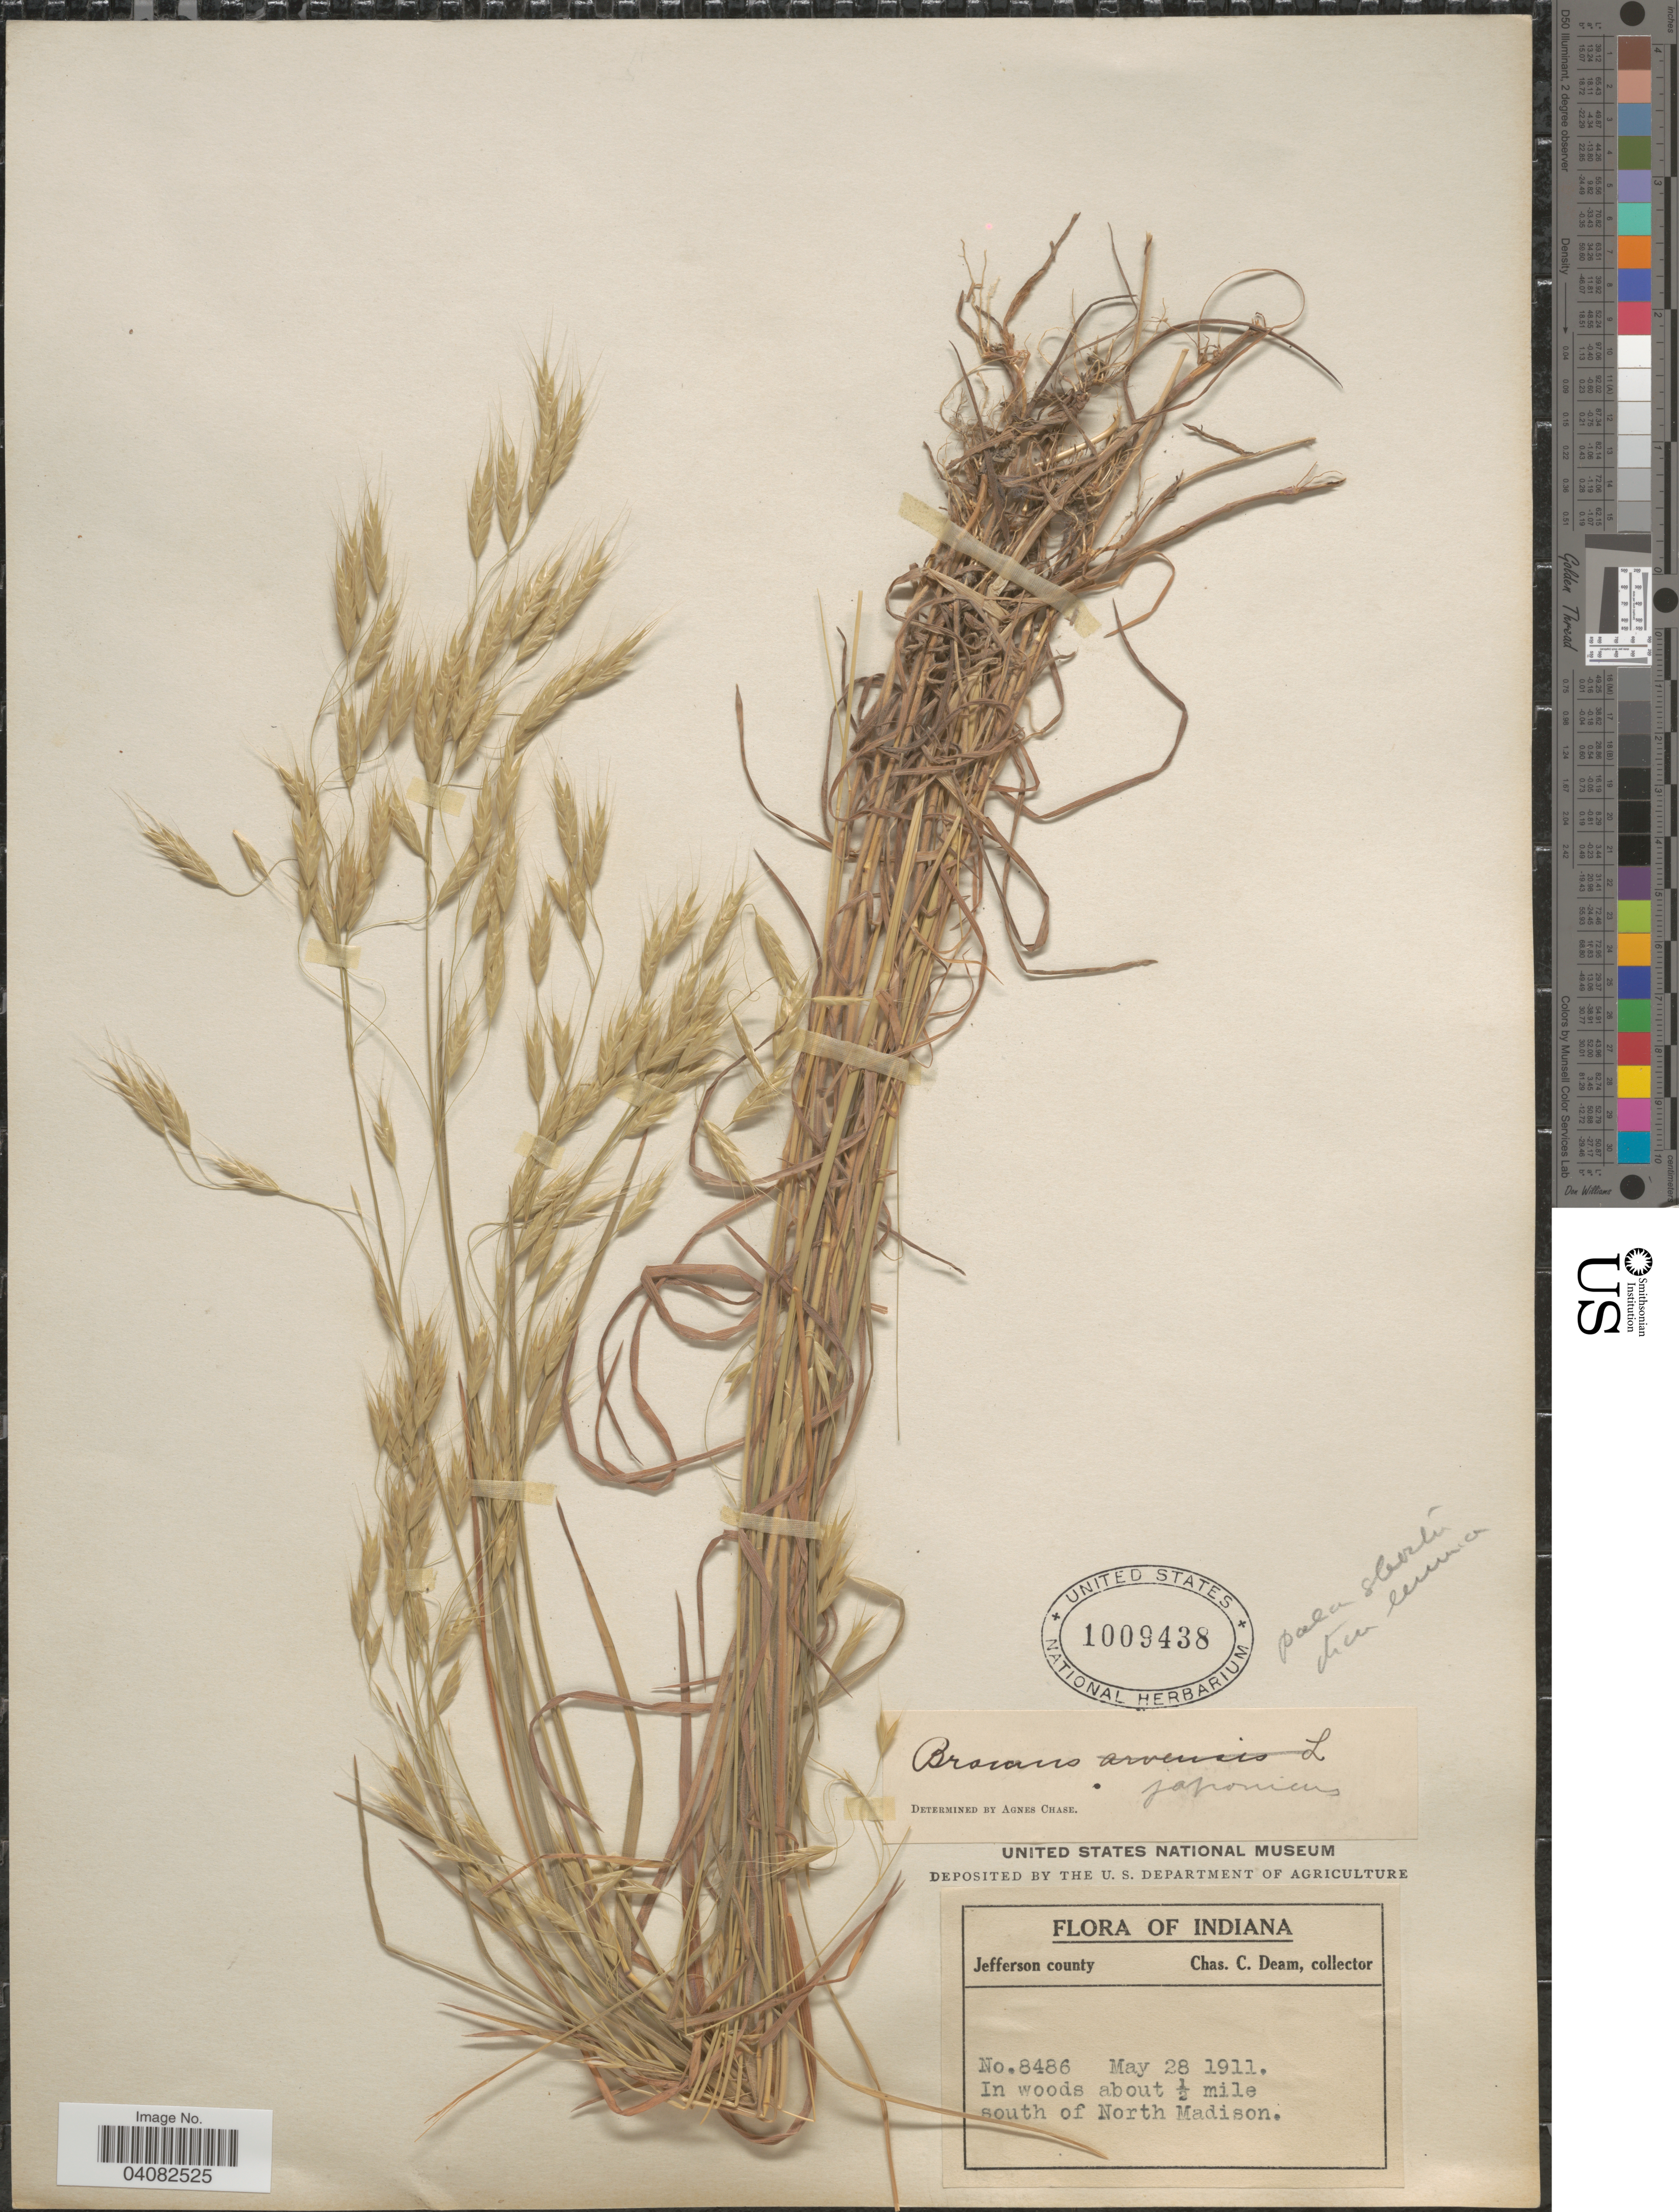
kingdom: Plantae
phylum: Tracheophyta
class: Liliopsida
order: Poales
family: Poaceae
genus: Bromus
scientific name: Bromus intermedius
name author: Gussone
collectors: C. C. Deam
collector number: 8486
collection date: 1911-05-28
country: United States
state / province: Indiana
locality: Jefferson county. In woods about ½ mile south of North Madison.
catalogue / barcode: US 1009438